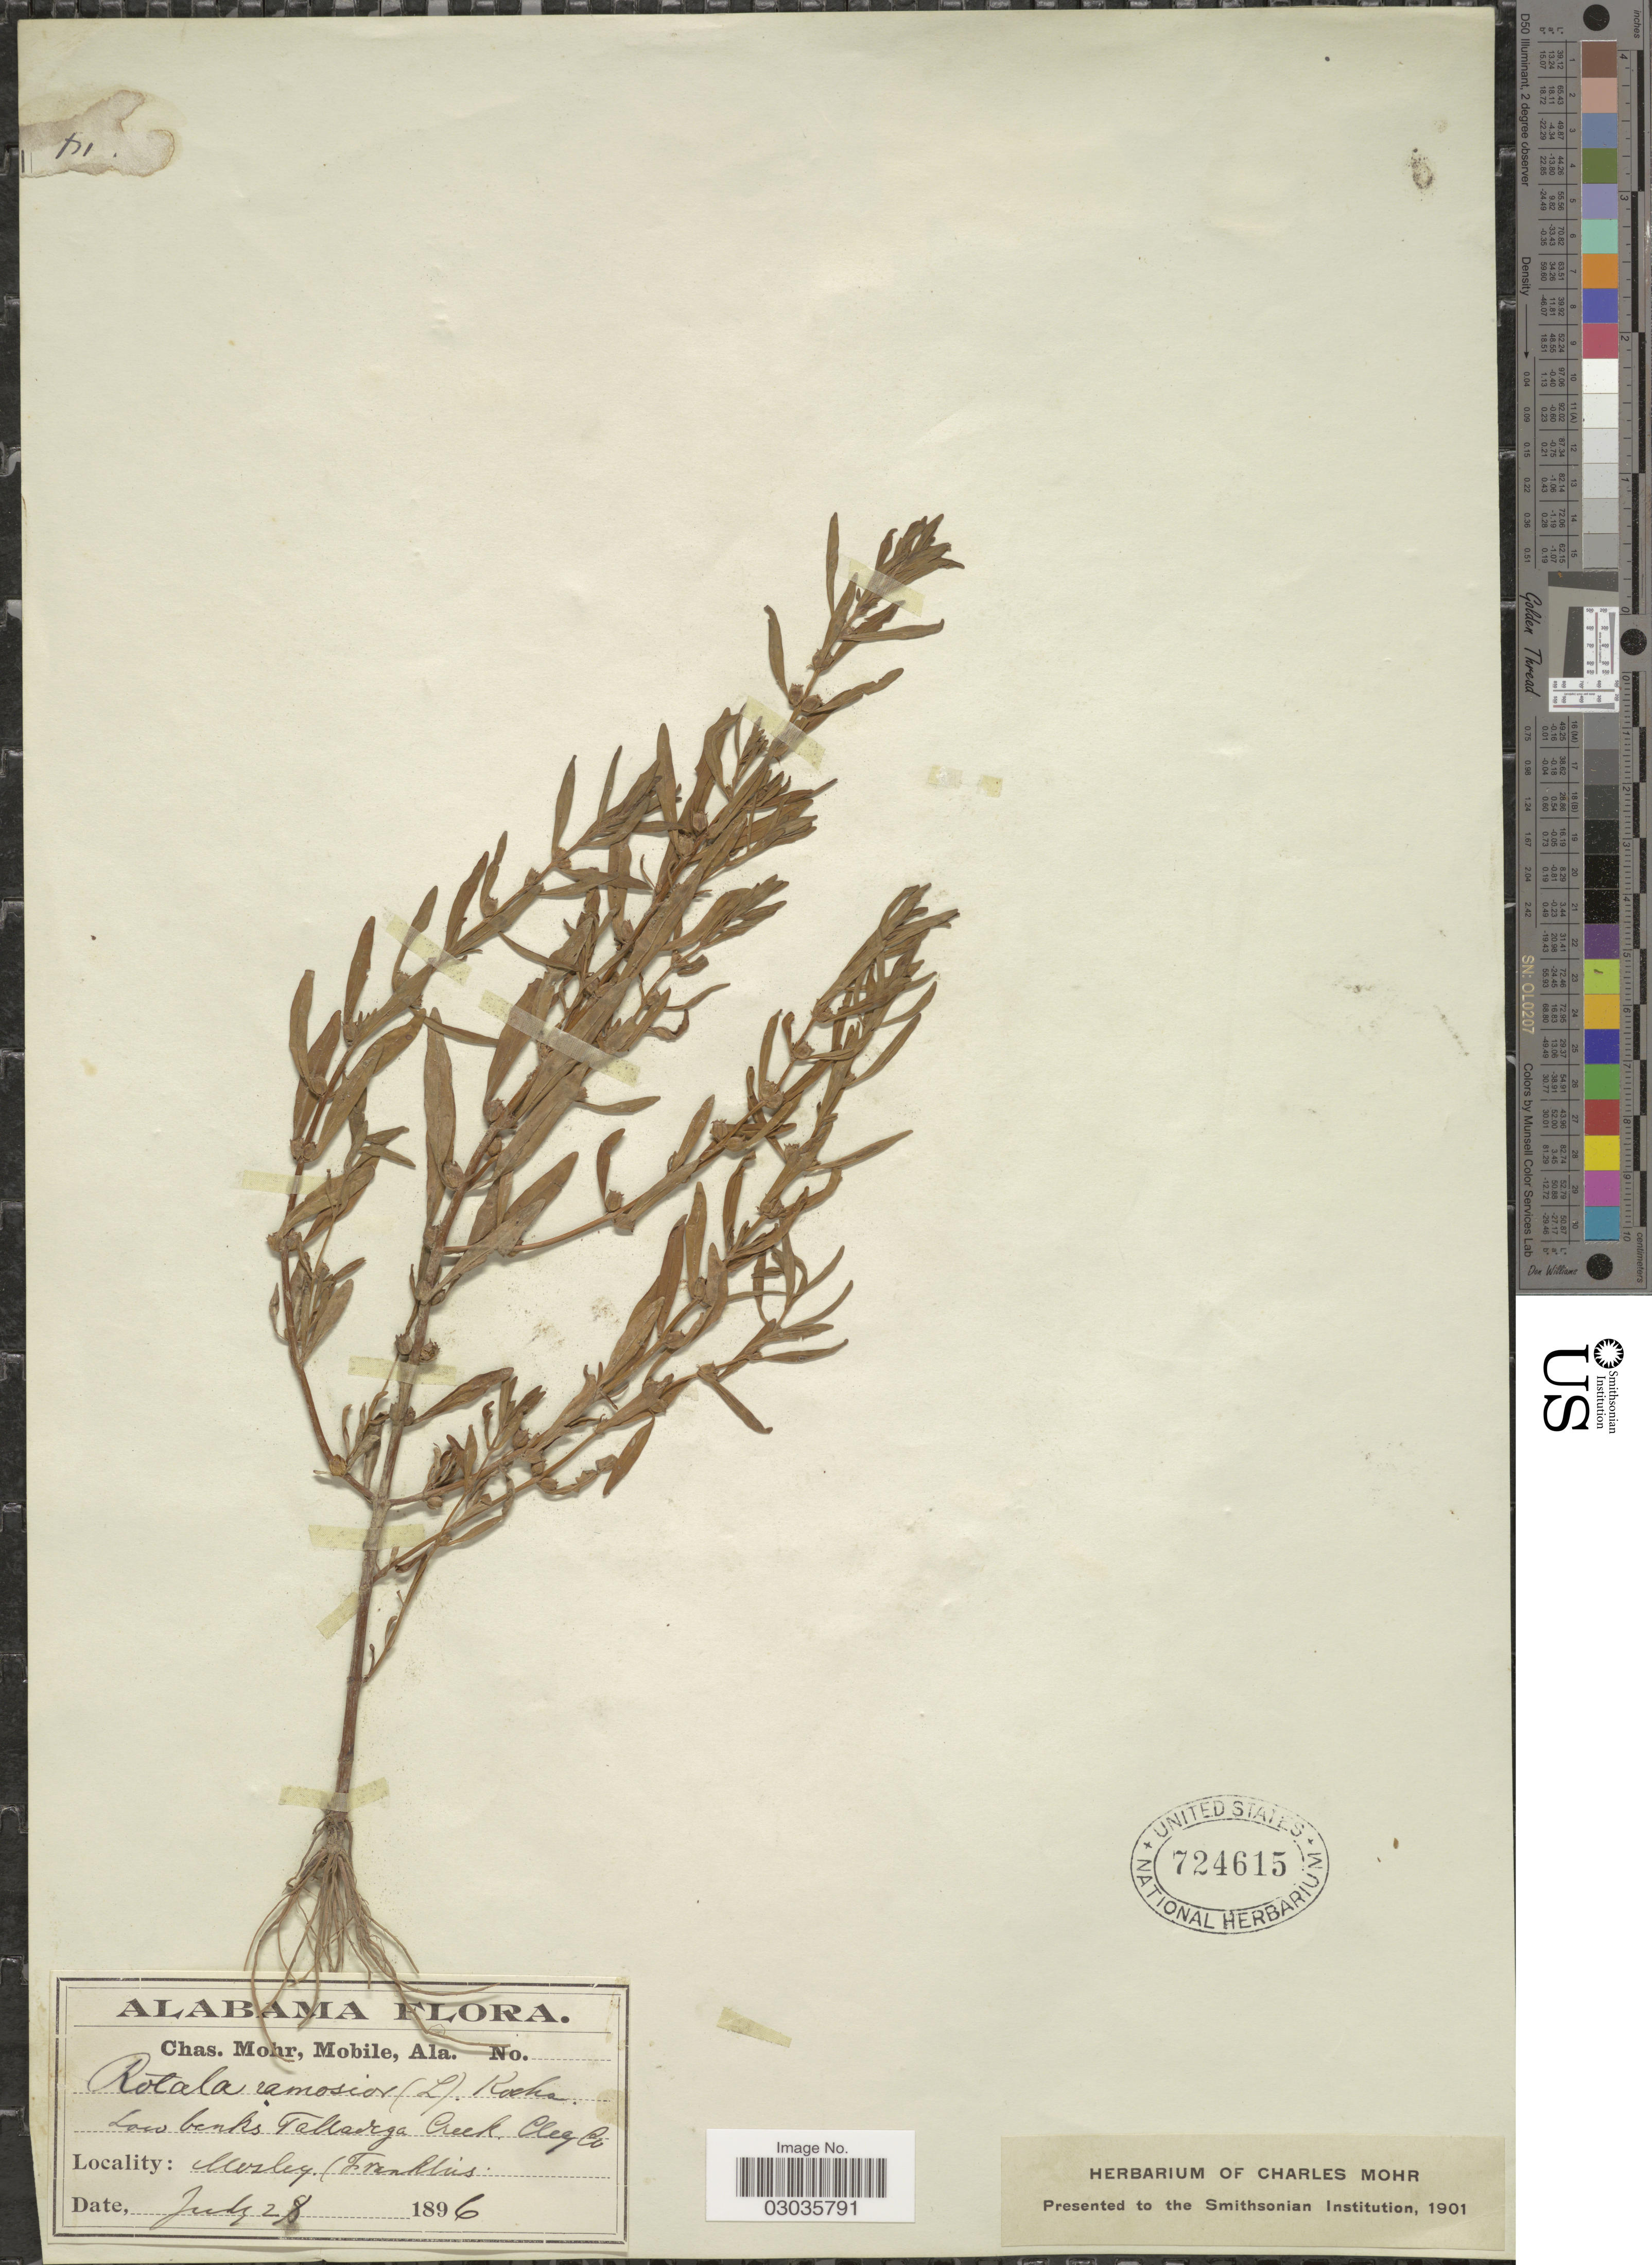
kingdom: Plantae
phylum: Tracheophyta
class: Magnoliopsida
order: Myrtales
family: Lythraceae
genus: Rotala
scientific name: Rotala ramosior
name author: (L.) Koehne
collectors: Mohr, C. T. (herbarium)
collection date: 1896-07-28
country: United States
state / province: Alabama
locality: Low banks Talladega Creek. Cley Co. Mosley. (Franklins.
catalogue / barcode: US 724615